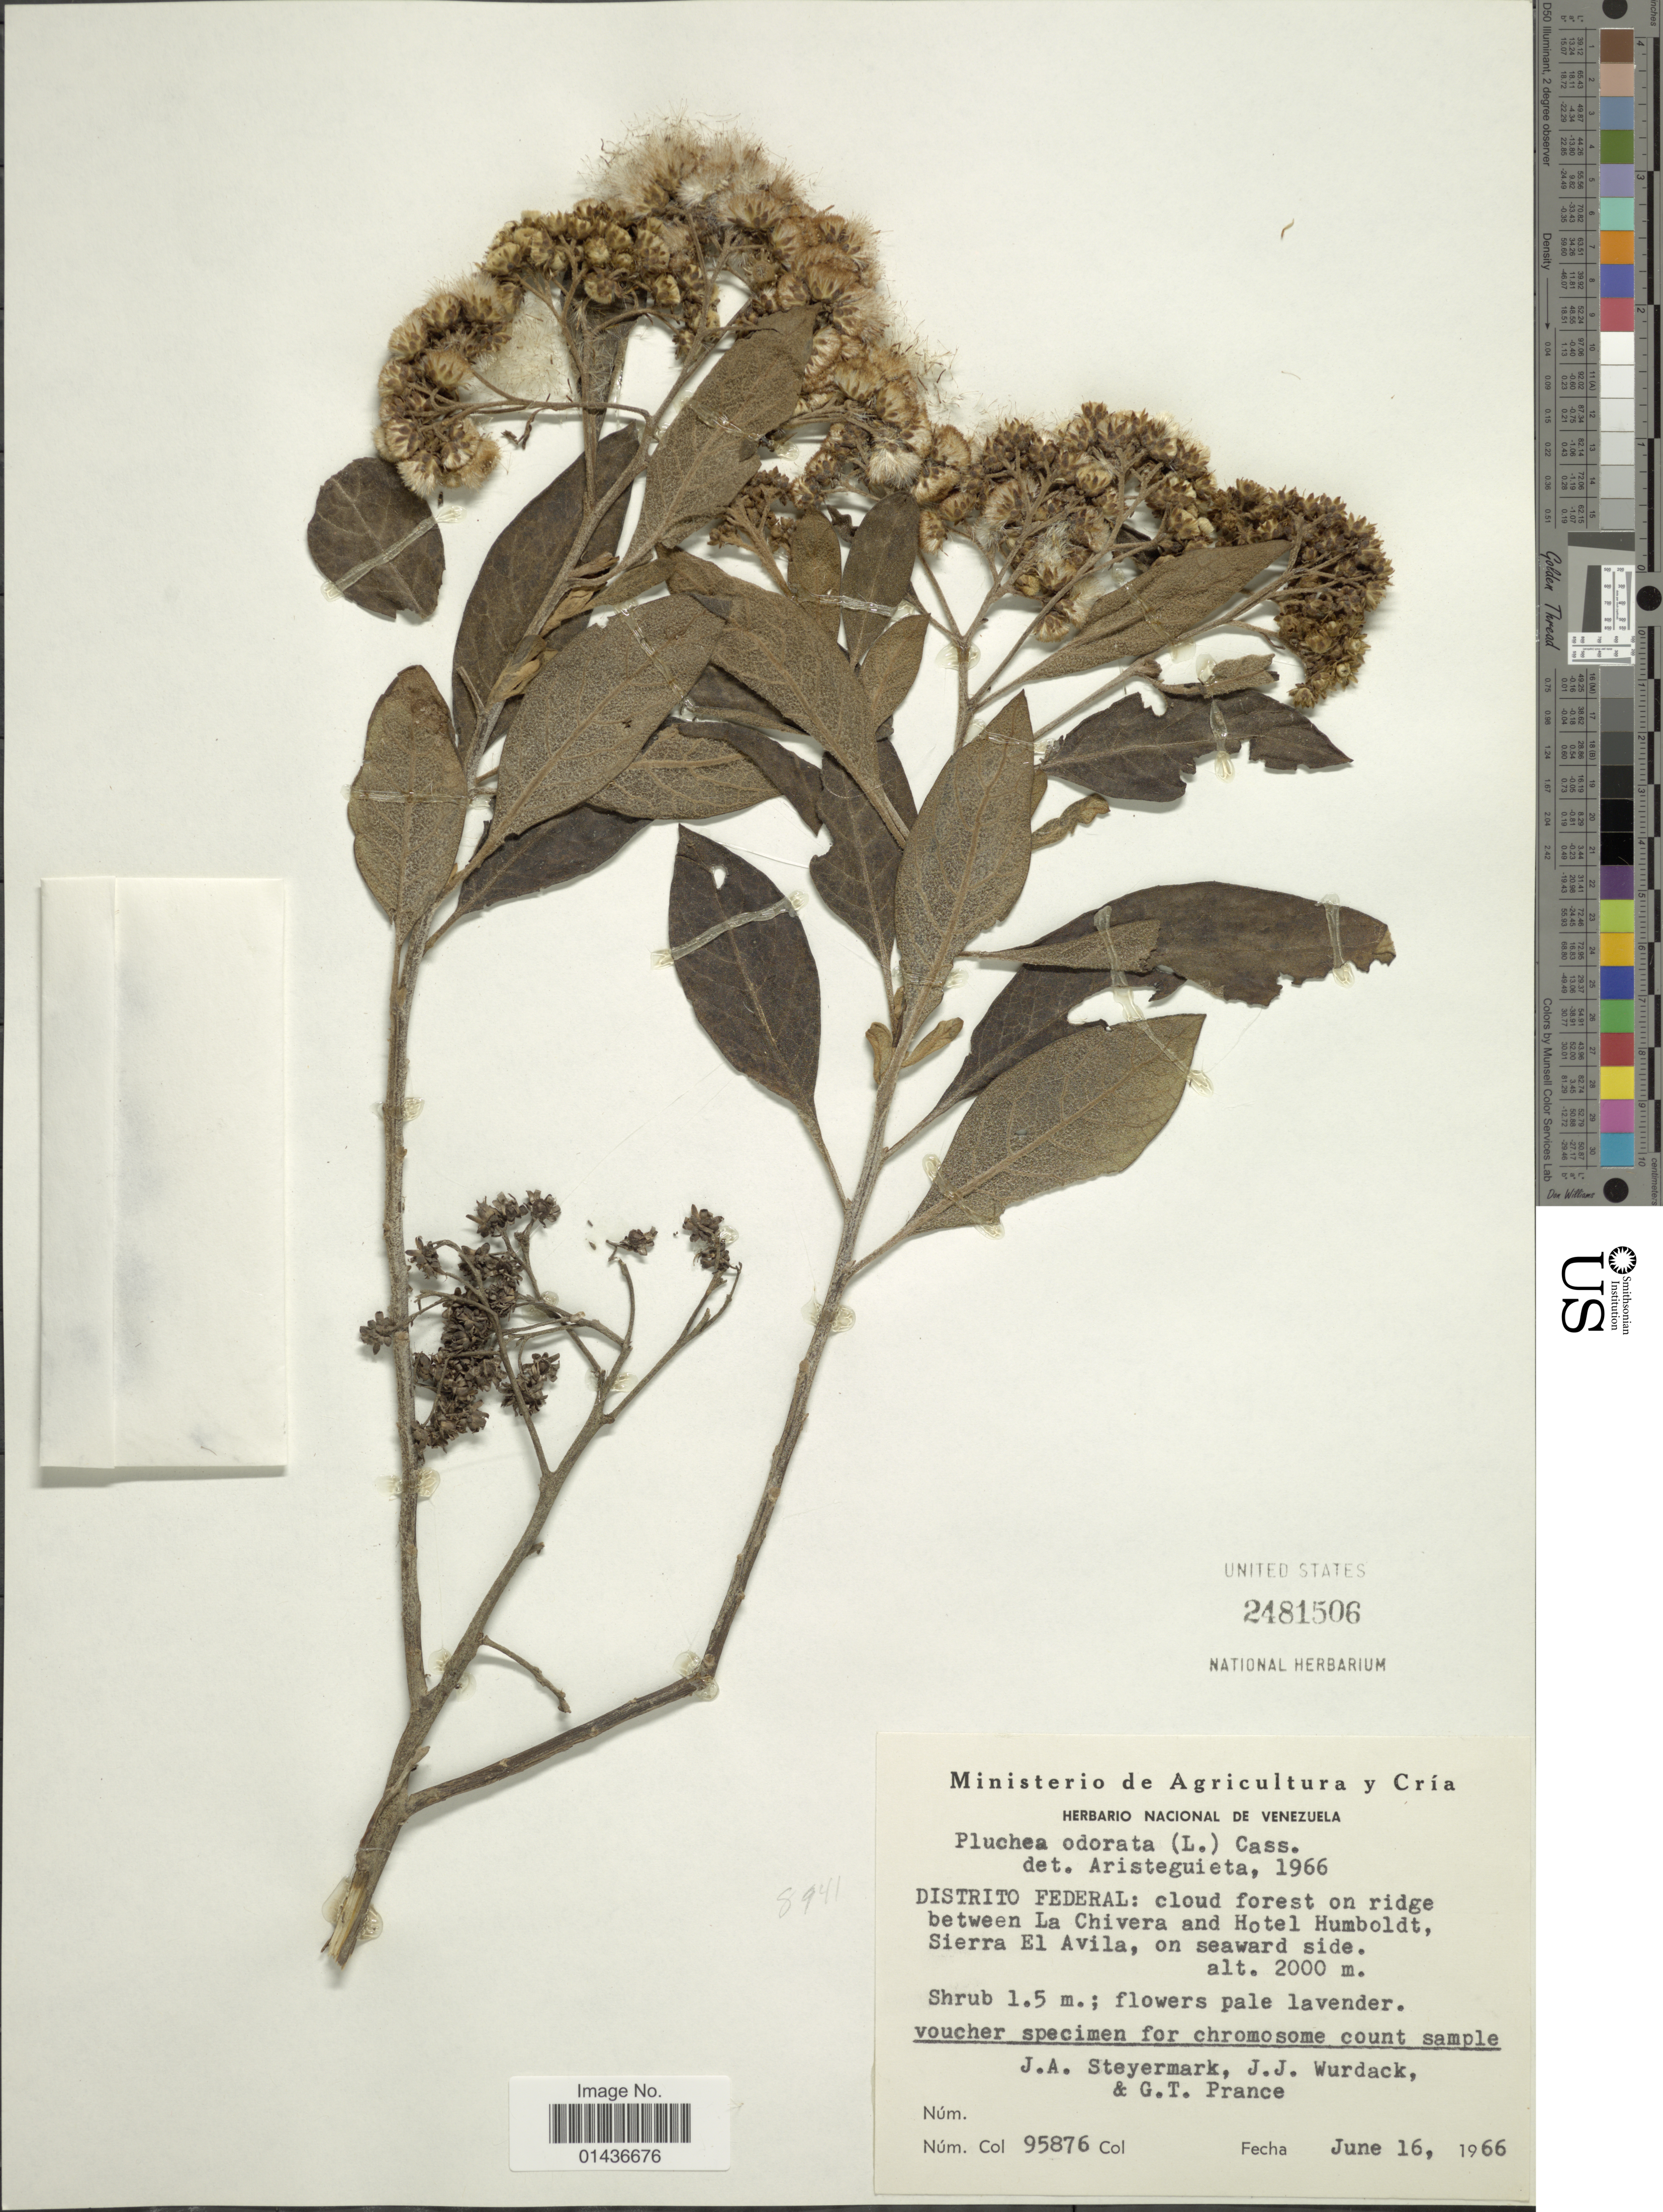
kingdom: Plantae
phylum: Tracheophyta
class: Magnoliopsida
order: Asterales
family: Asteraceae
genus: Pluchea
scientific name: Pluchea carolinensis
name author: (Jacq.) D. Don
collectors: J. Steyermark, J. J. Wurdack & G. T. Prance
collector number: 95876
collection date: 1966-06-16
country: Venezuela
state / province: Miranda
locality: Distrito Federal: cloud forest on ridge between La Chivera and Hotel Humboldt, Sierra El Avila, on seaward side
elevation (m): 2000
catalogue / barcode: US 2481506